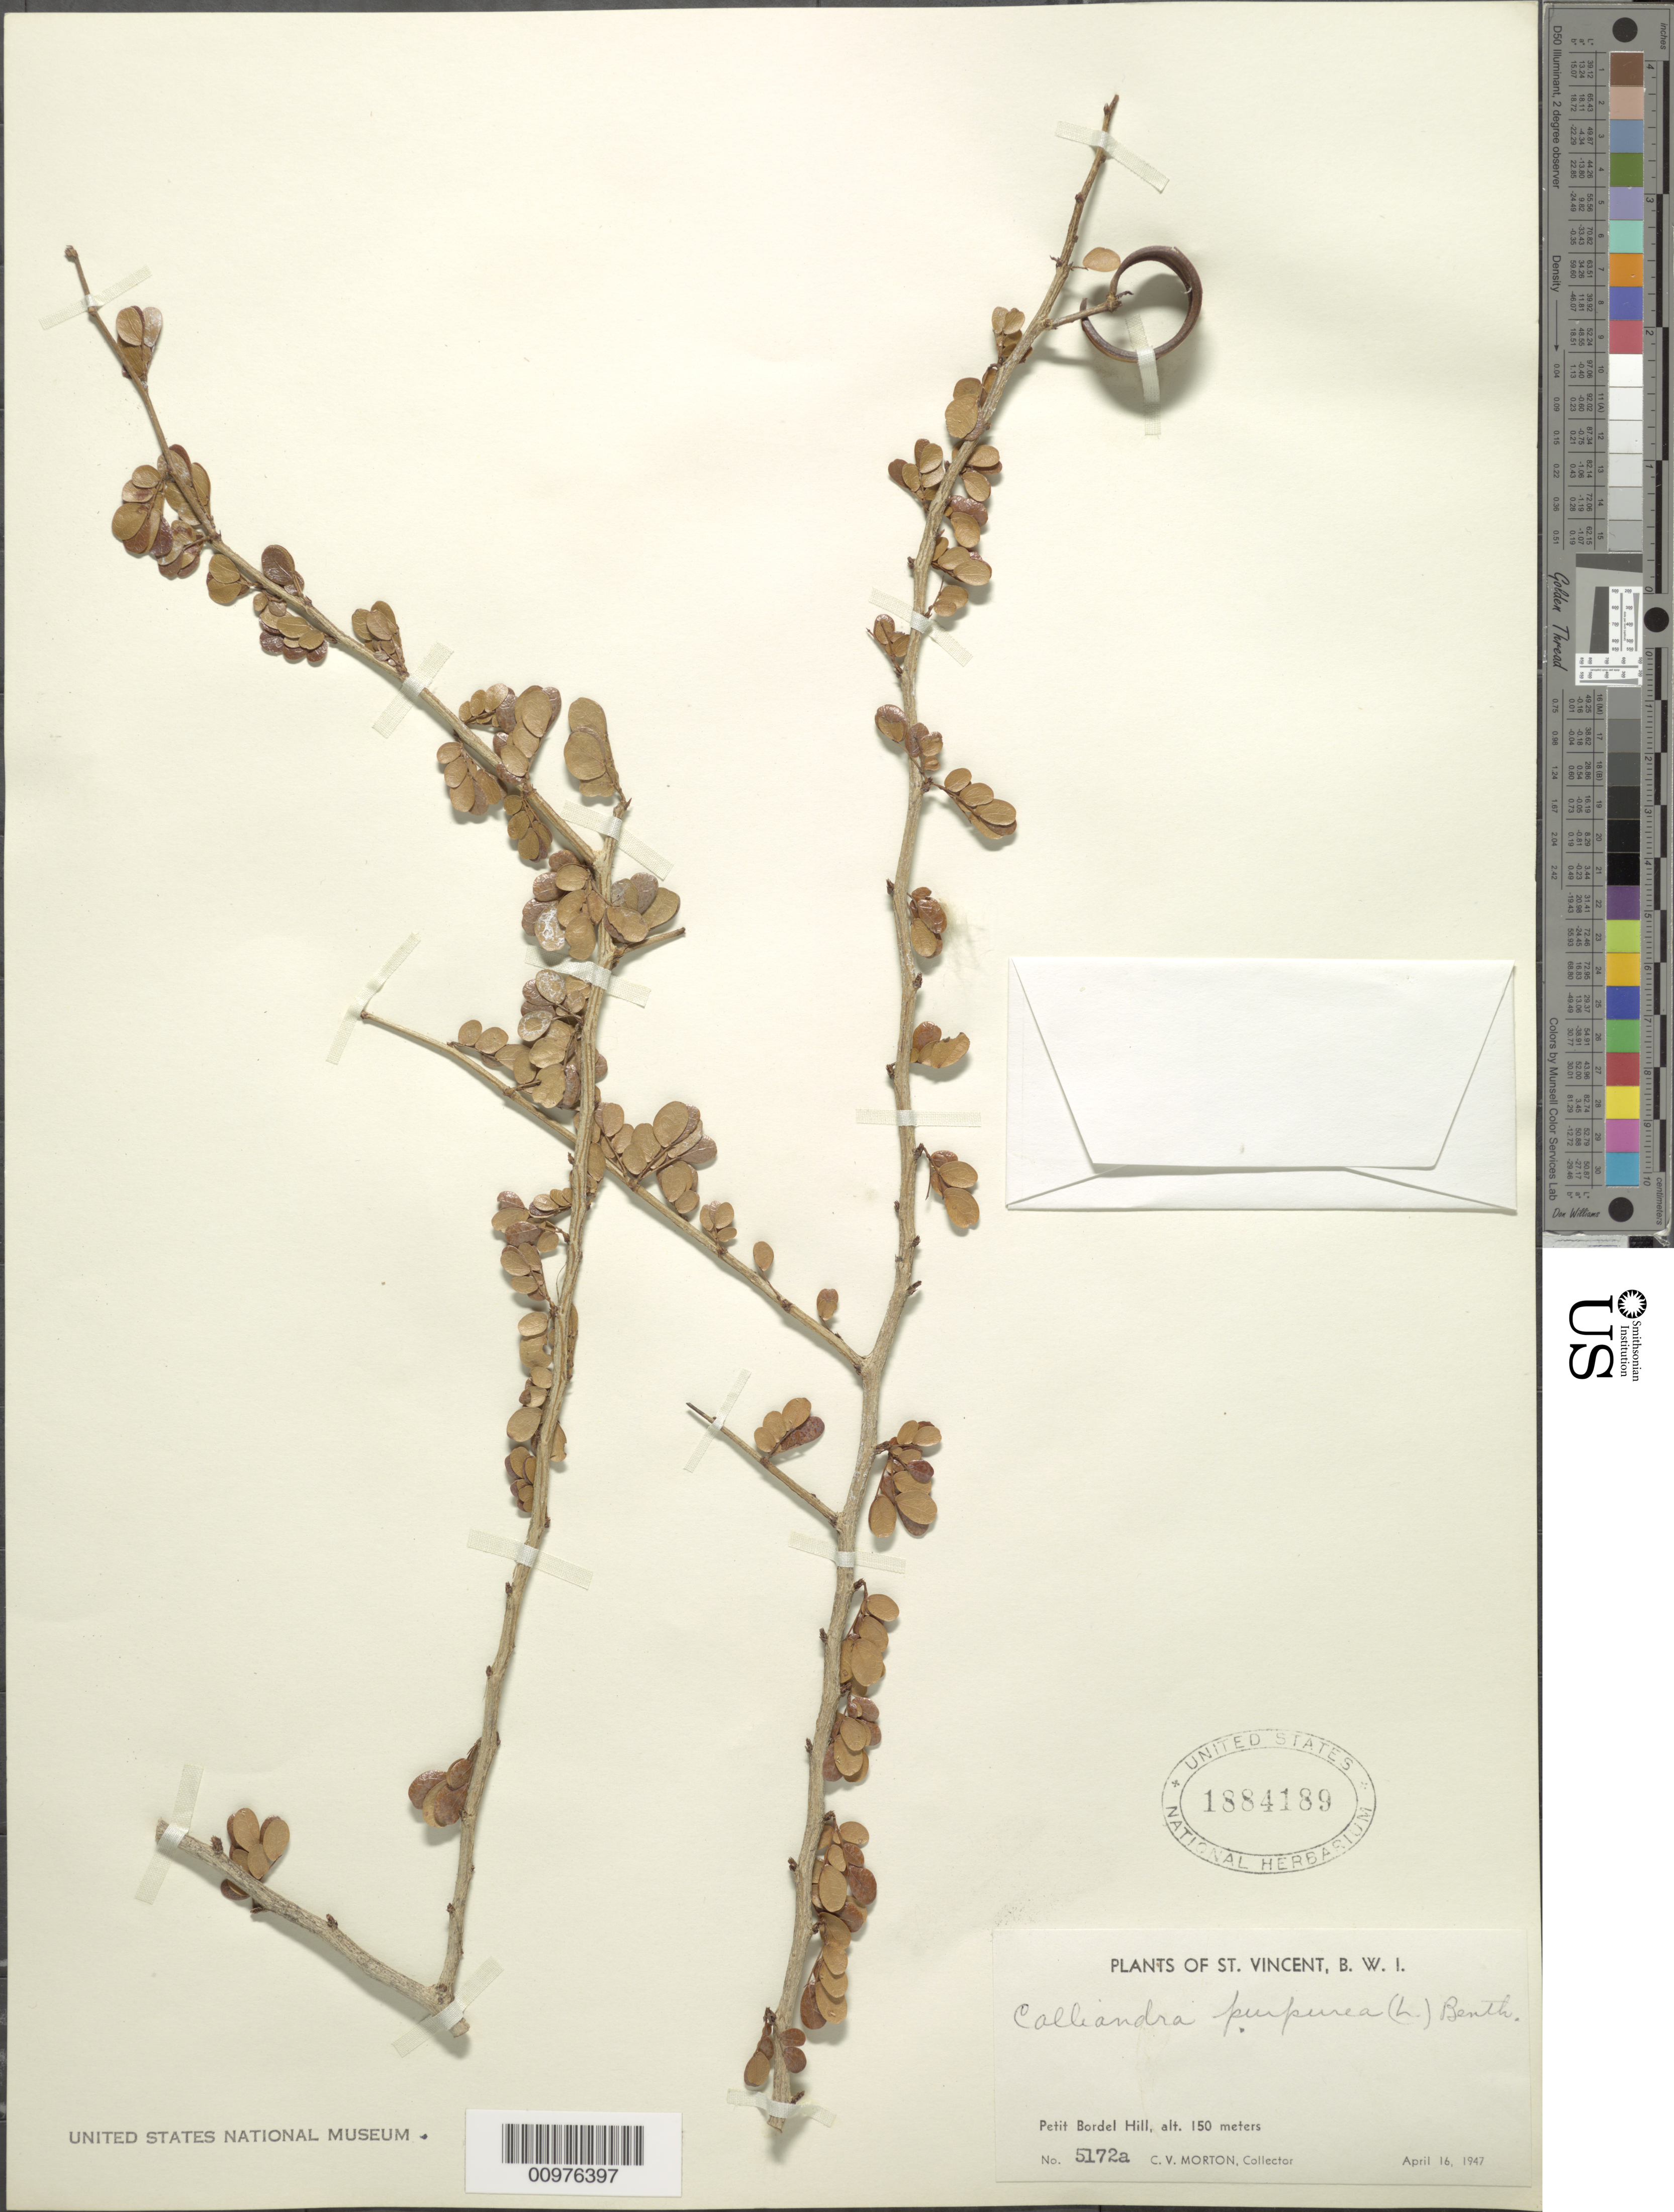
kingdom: Plantae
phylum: Tracheophyta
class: Magnoliopsida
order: Fabales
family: Fabaceae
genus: Calliandra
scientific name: Calliandra purpurea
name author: (L.) Benth.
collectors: C. V. Morton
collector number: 5172a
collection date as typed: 16 Apr 1947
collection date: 1947-04-16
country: St. Vincent - Grenadines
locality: petit Bordel Hill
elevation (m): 150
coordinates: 0 N, 0 E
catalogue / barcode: US 1884189